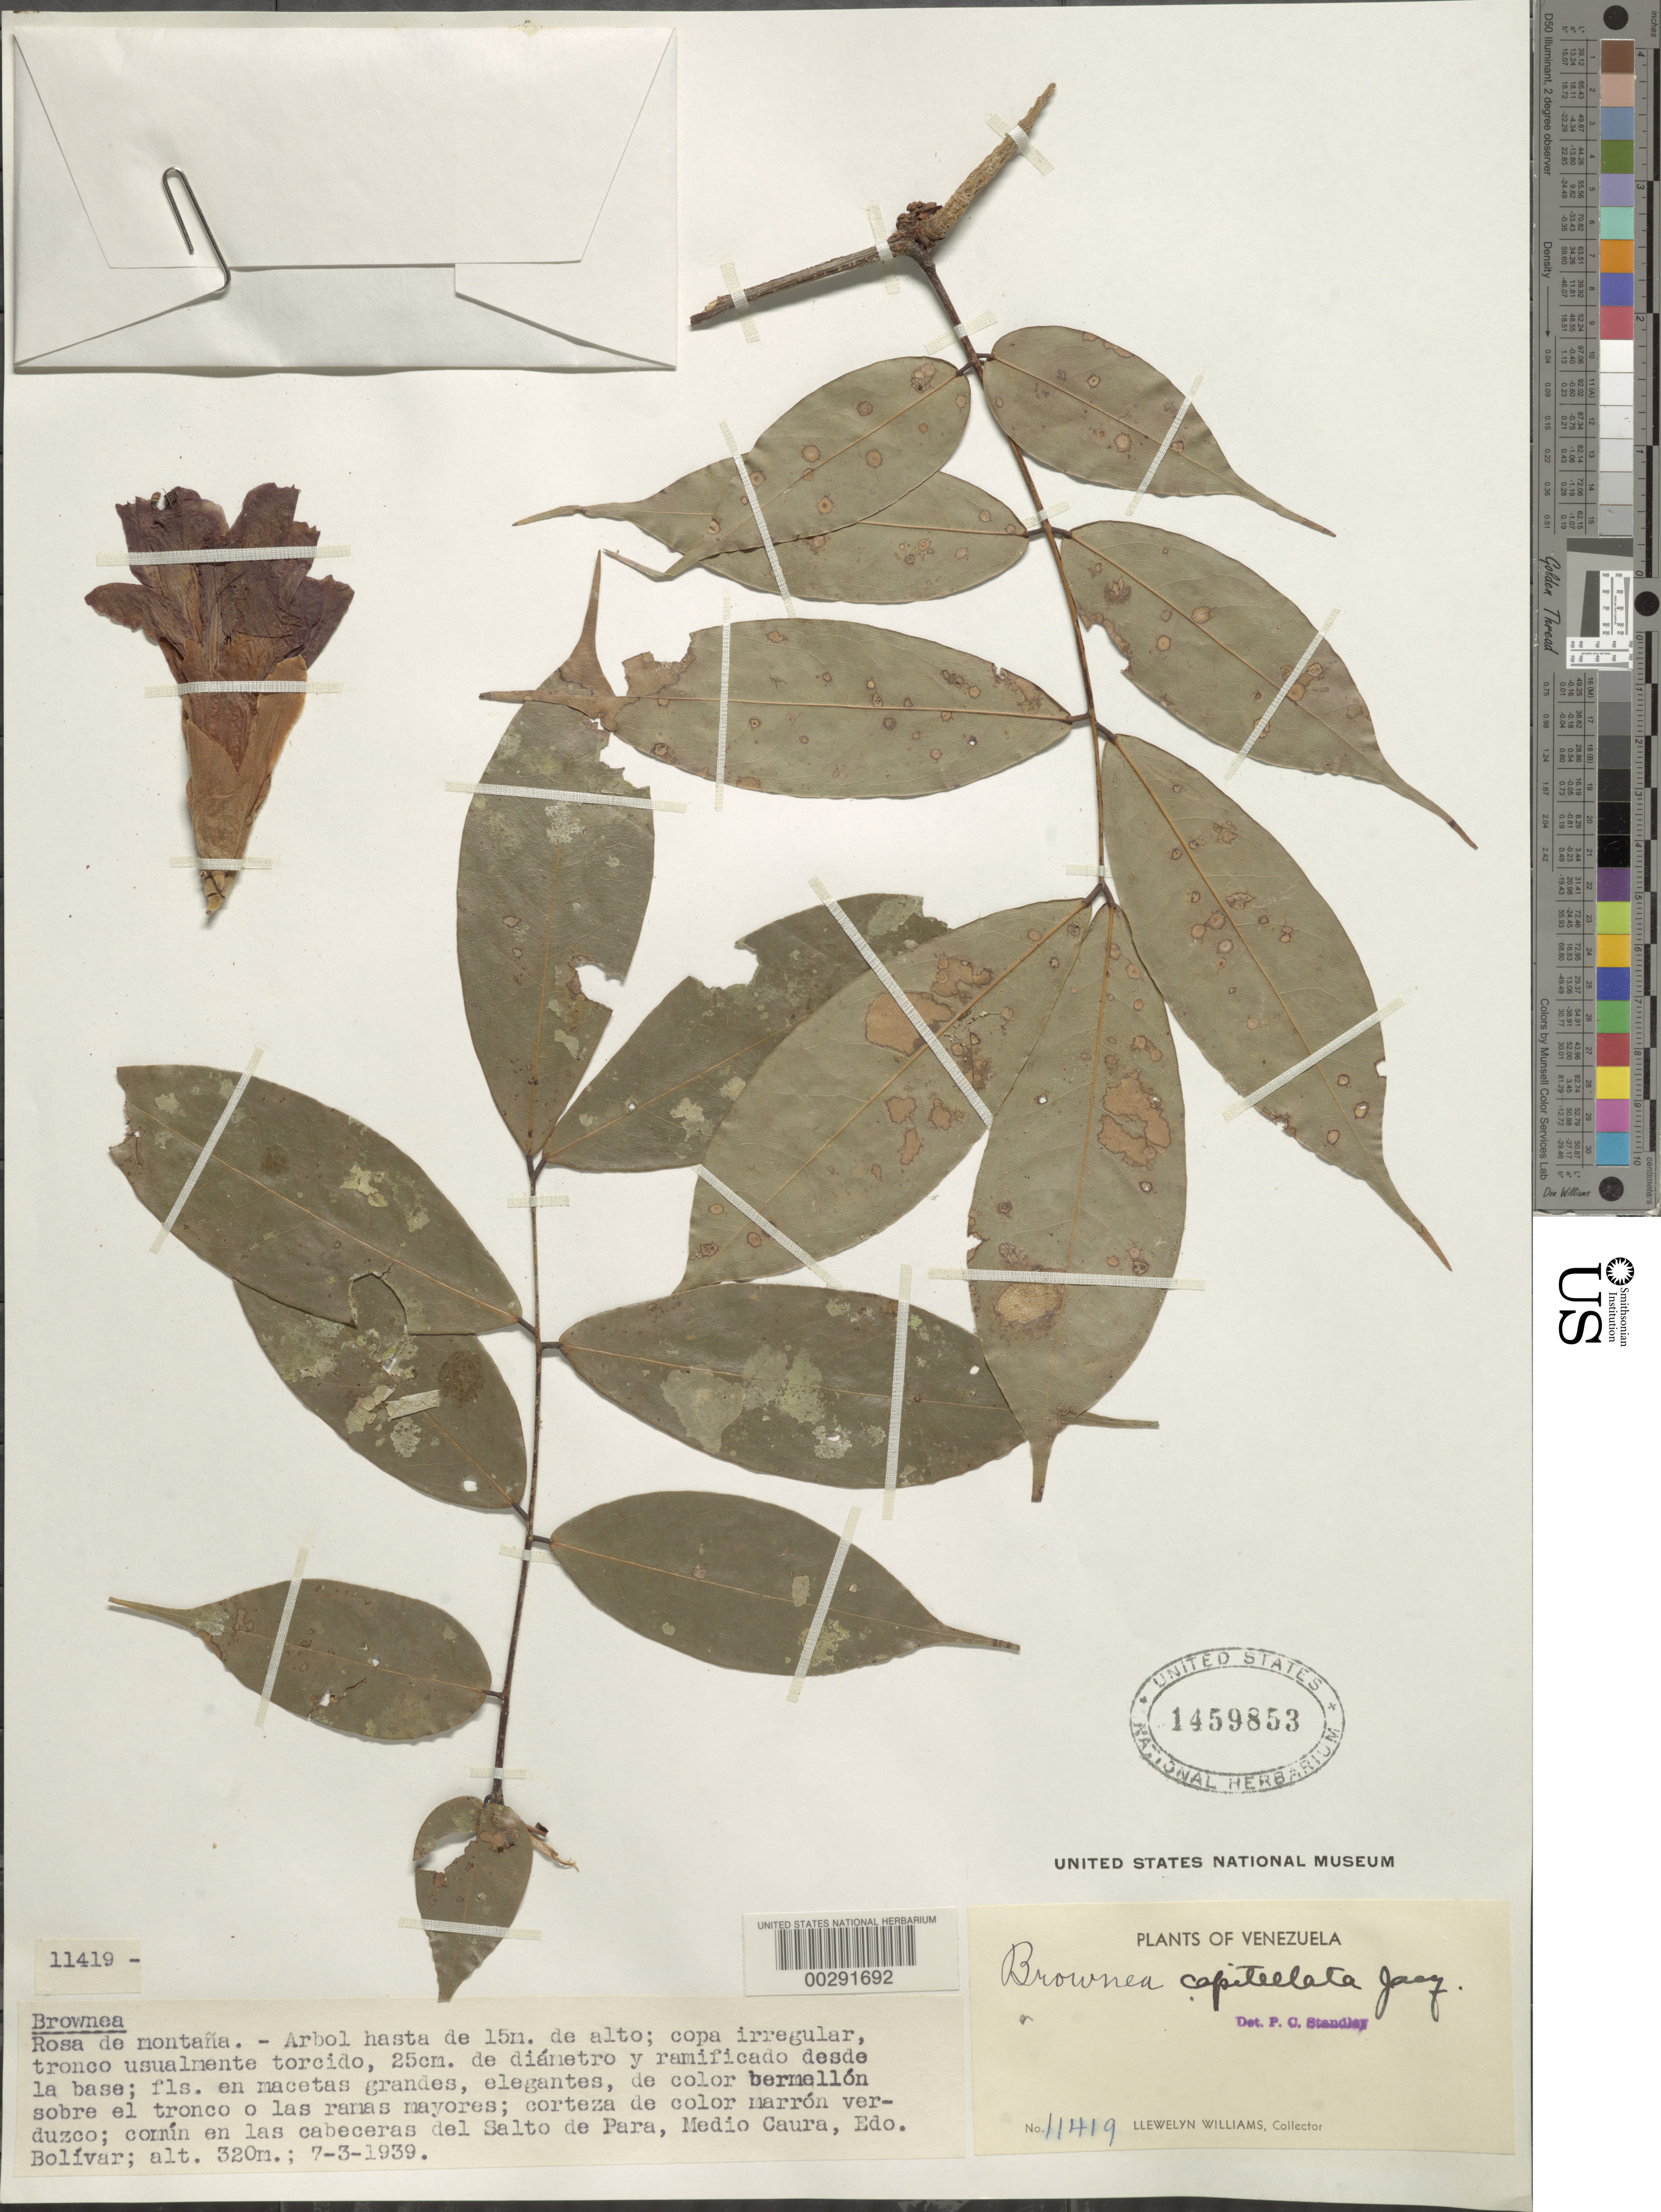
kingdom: Plantae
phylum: Tracheophyta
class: Magnoliopsida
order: Fabales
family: Fabaceae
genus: Brownea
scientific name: Brownea grandiceps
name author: Jacq.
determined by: Santos-Silva, J.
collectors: Ll. Williams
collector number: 11419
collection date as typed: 07 Mar 1939 or 03 Jul 1939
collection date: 1939-03-07 or 1939-07-03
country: Venezuela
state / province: Bolivar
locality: Head of the salto de para, medio caura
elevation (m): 320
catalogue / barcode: US 1459853